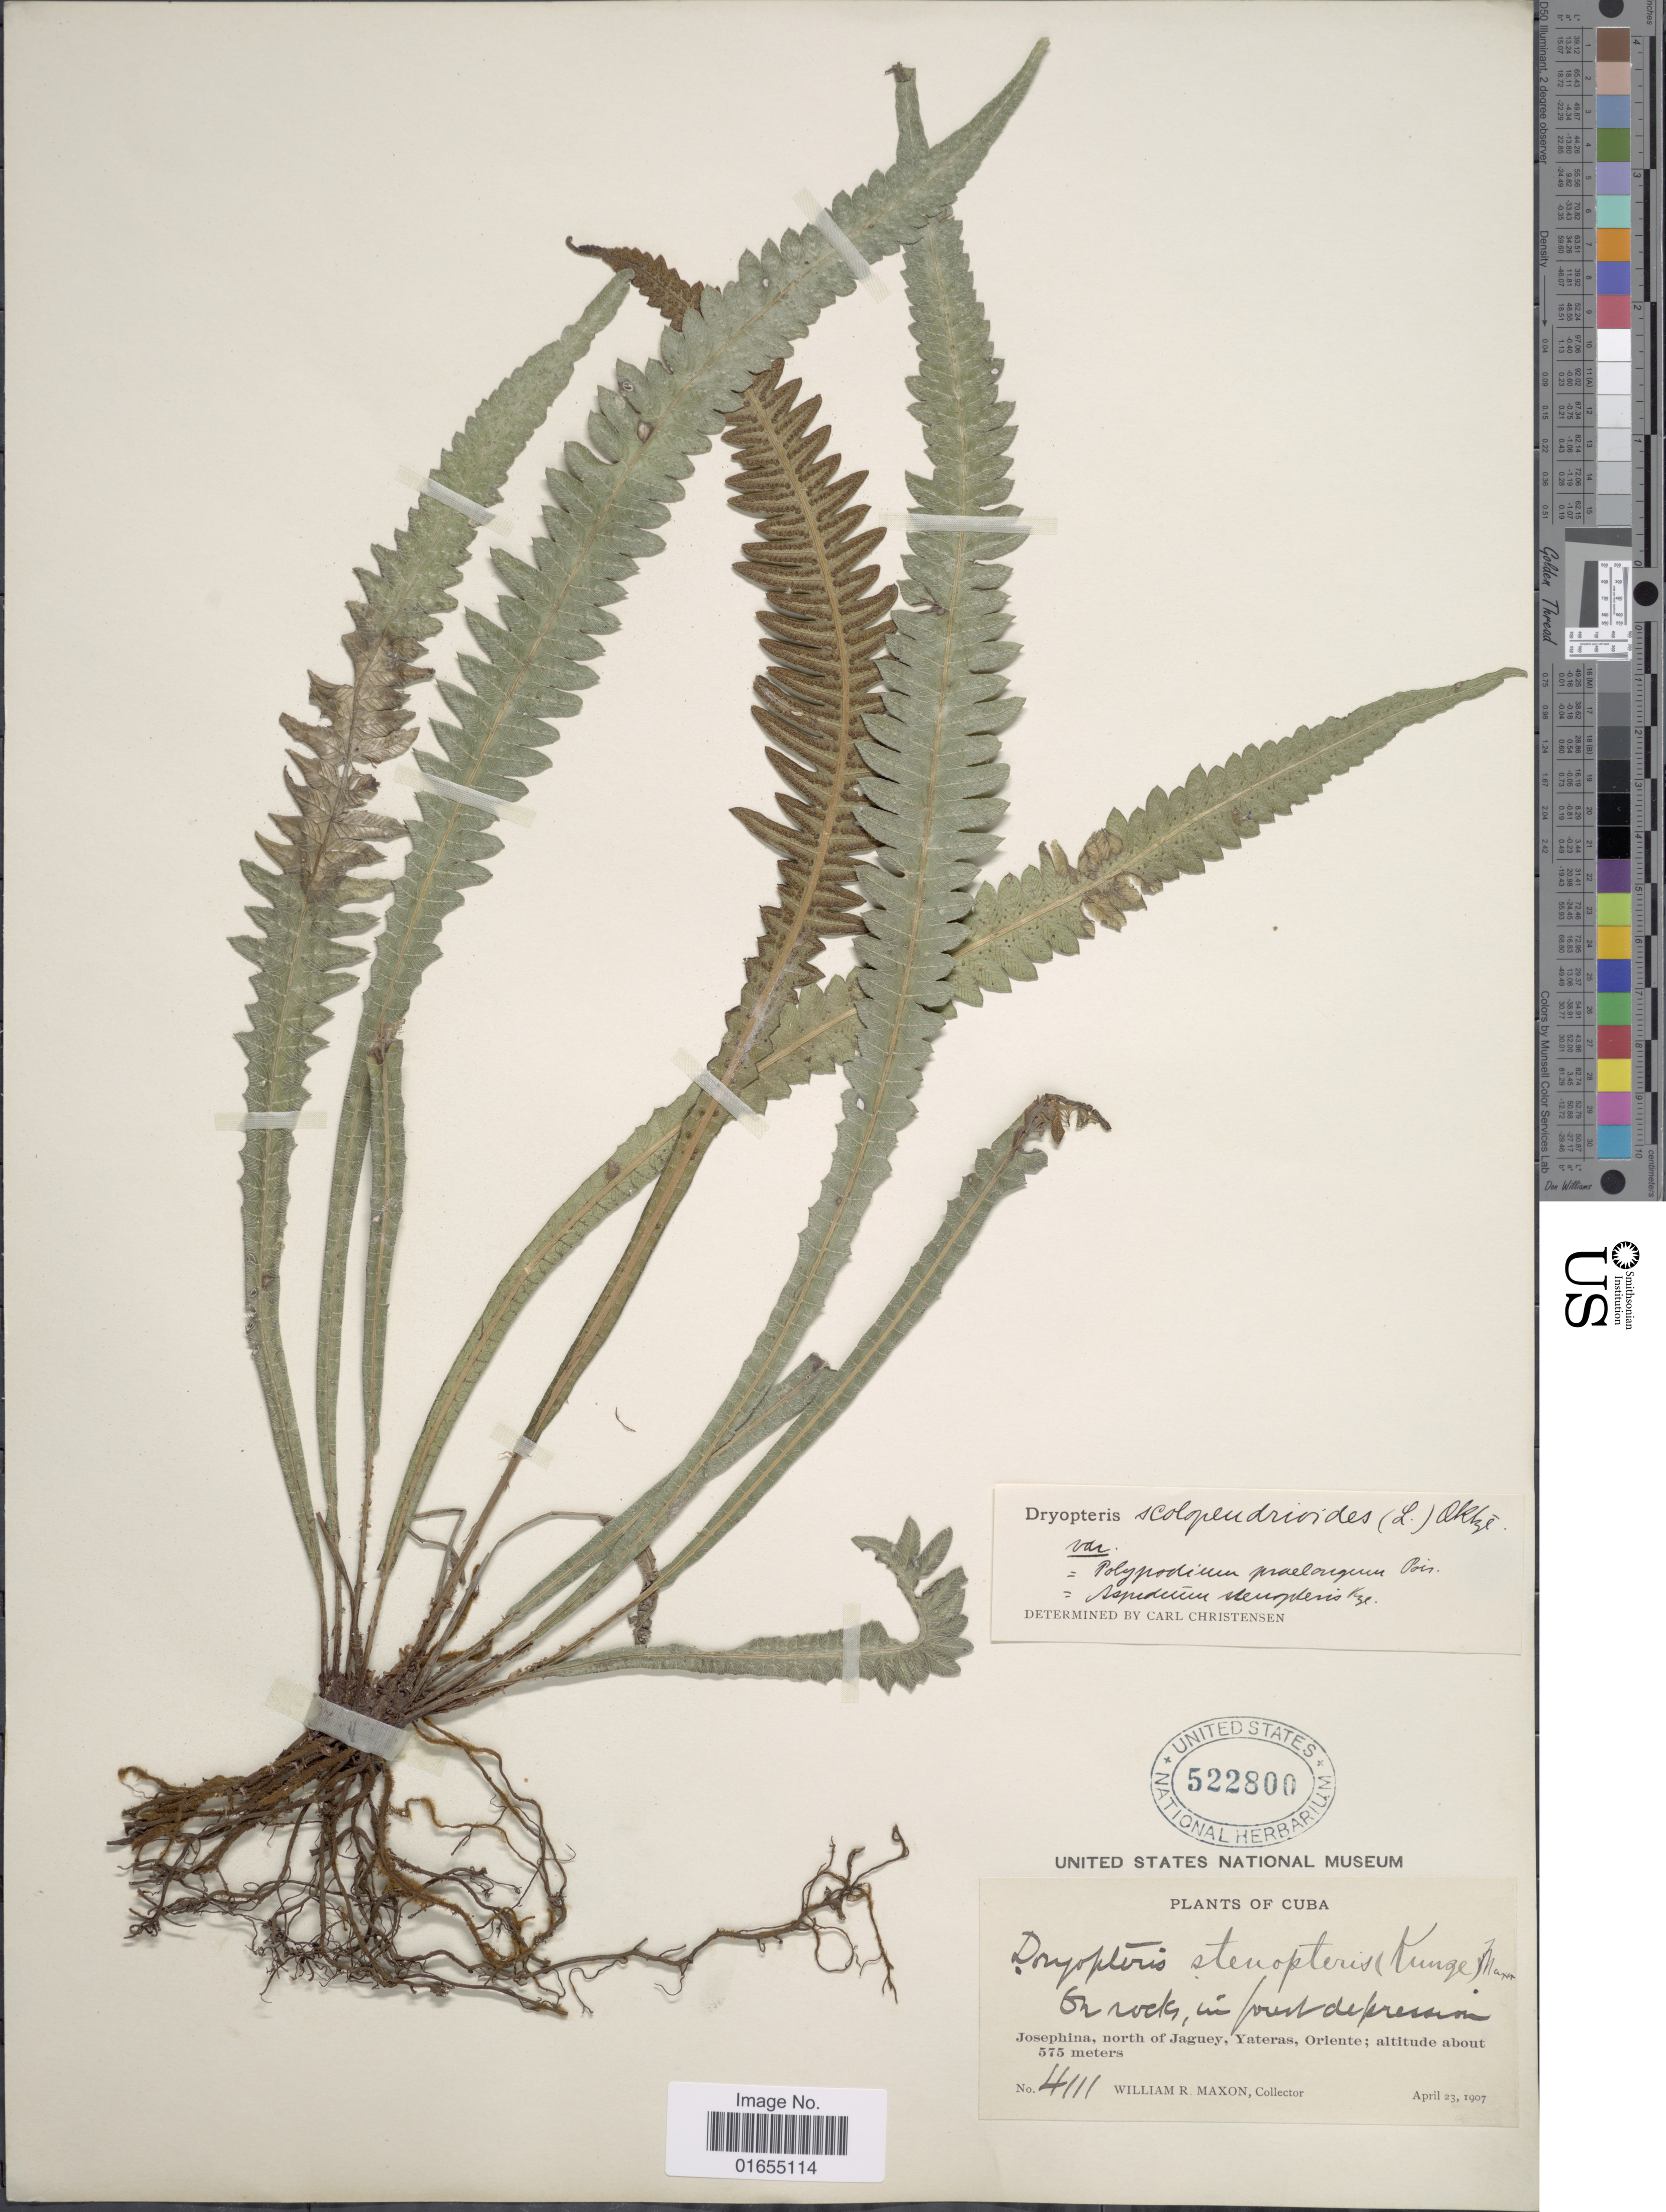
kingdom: Plantae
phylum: Tracheophyta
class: Polypodiopsida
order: Polypodiales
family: Thelypteridaceae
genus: Goniopteris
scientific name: Goniopteris scolopendrioides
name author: (L.) C. Presl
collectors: W. R. Maxon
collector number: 4111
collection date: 1907-04-23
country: Cuba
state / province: Oriente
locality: Josephina, north of Jaguey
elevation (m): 575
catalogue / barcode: US 522800